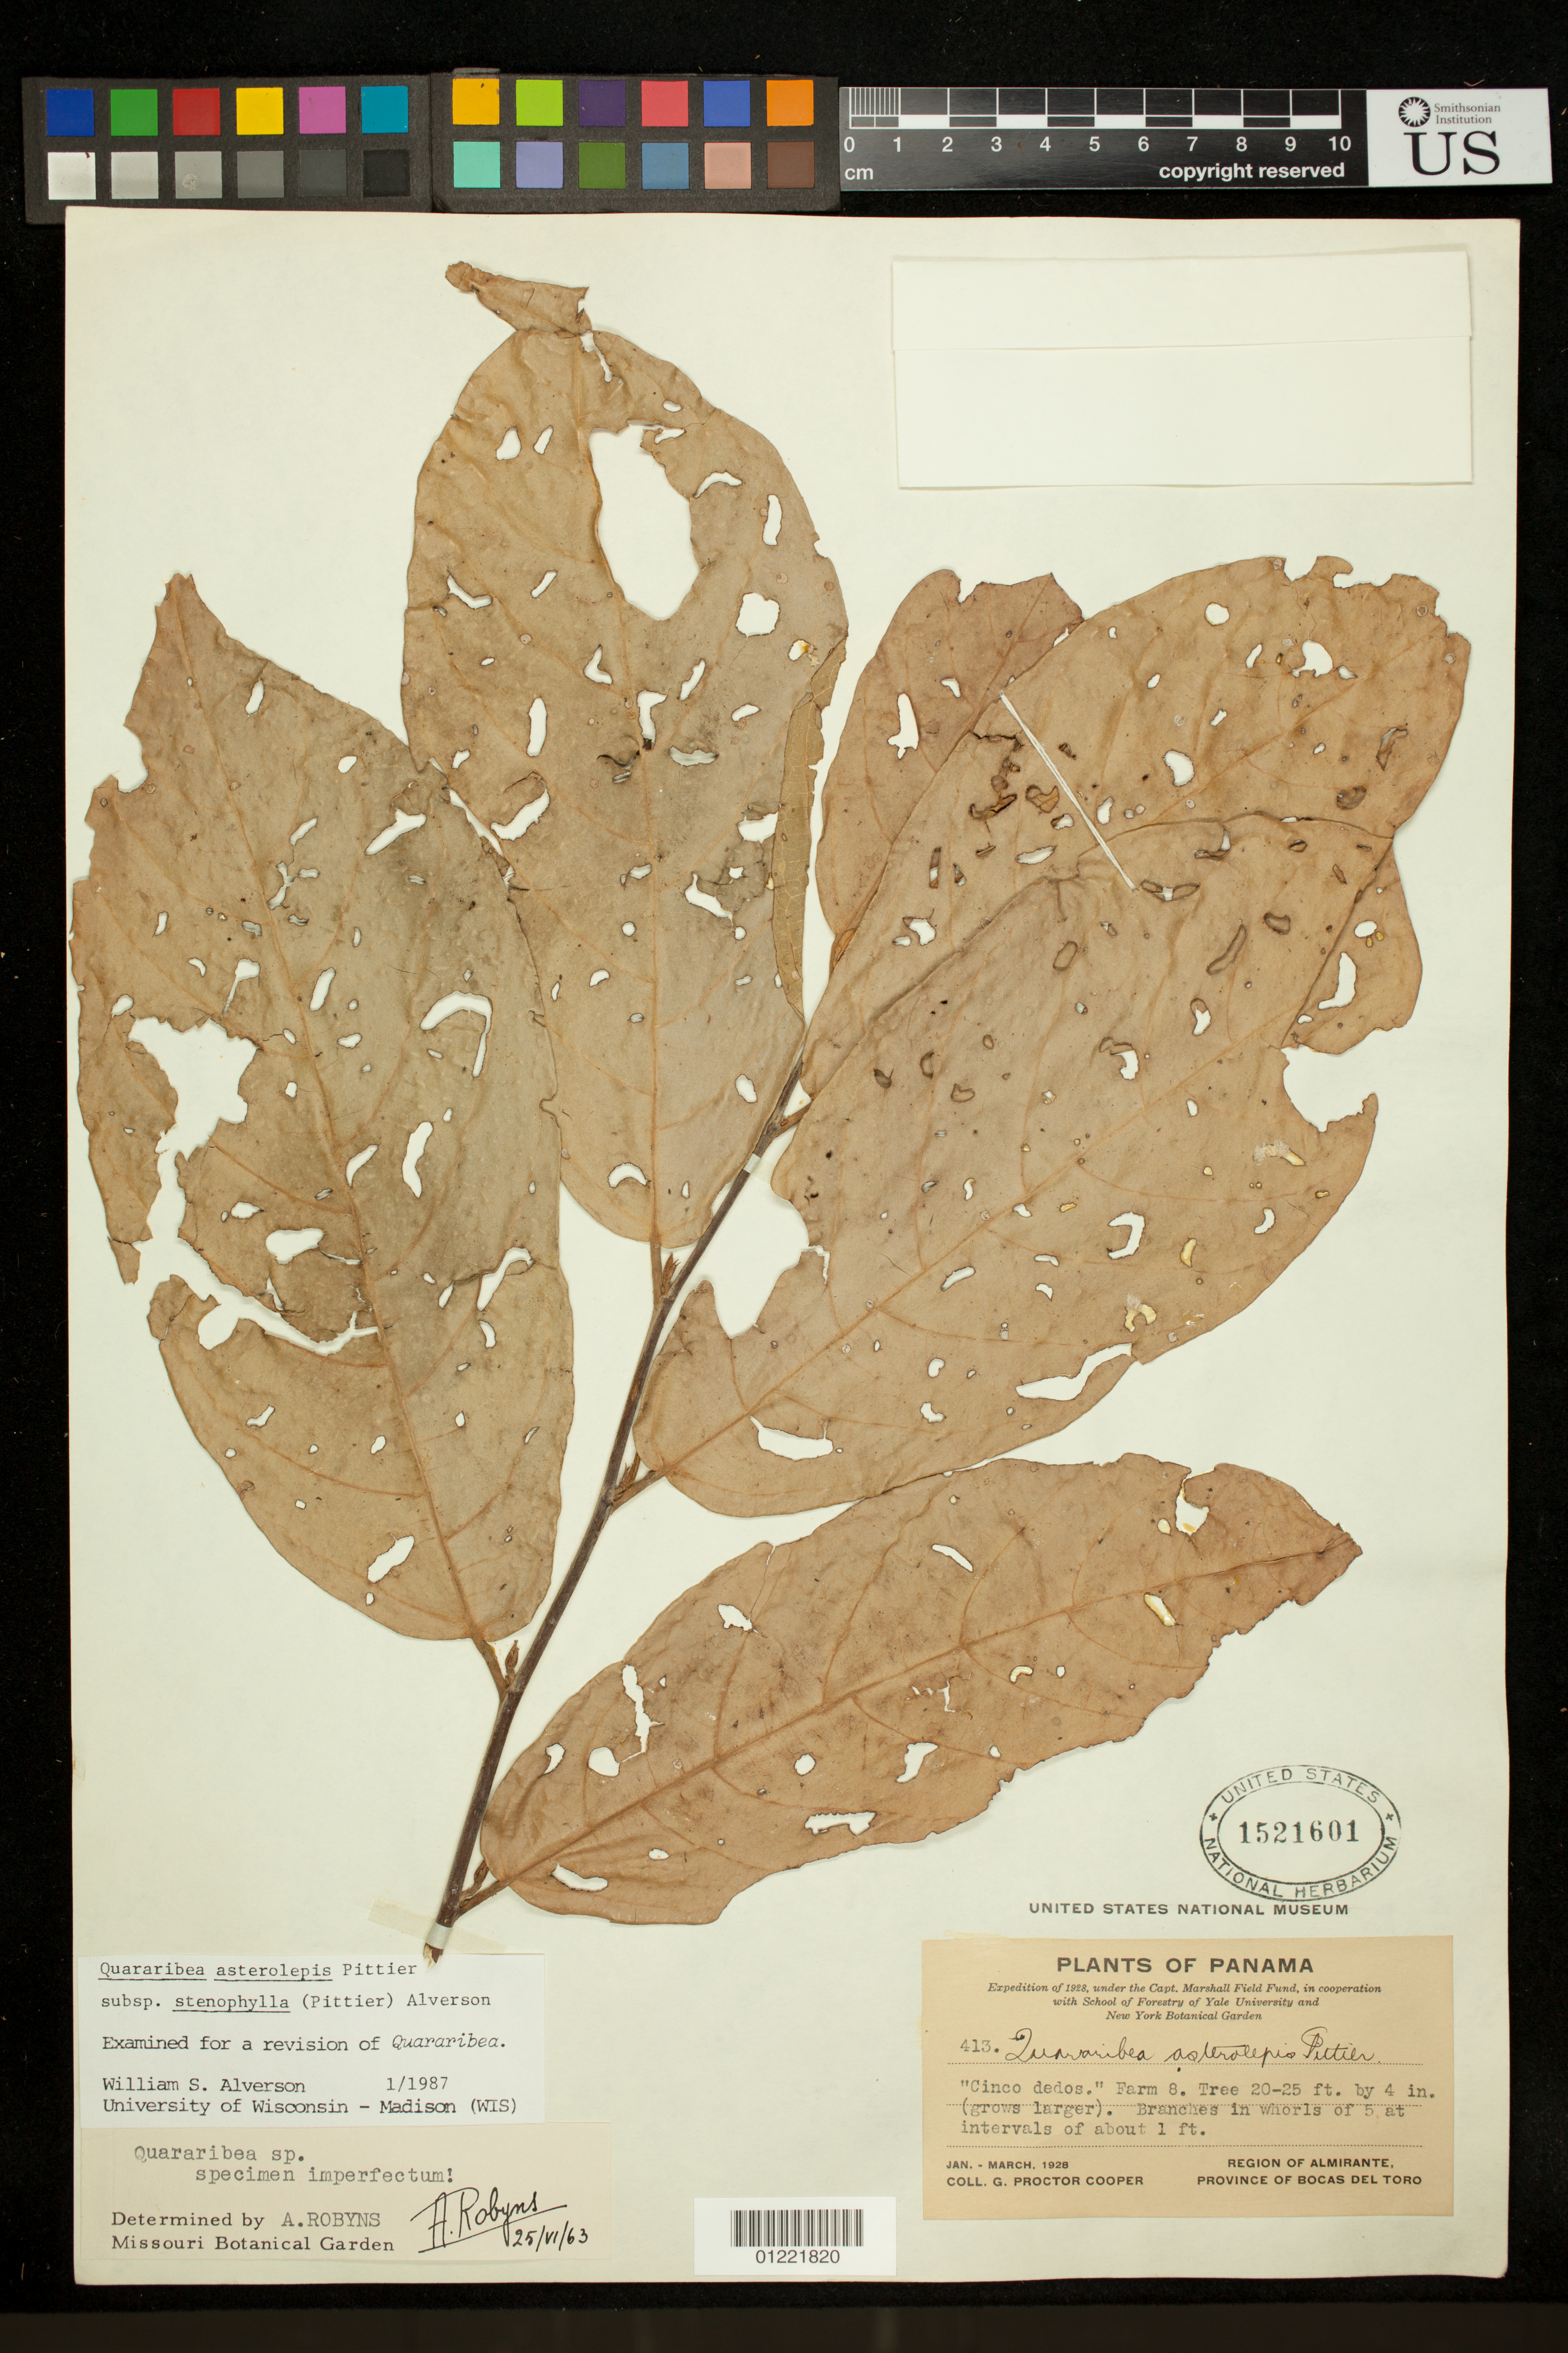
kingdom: Plantae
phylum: Tracheophyta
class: Magnoliopsida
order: Malvales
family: Malvaceae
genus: Quararibea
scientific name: Quararibea asterolepis subsp. stenophylla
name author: W.S. Alverson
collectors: G. Cooper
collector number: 413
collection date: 1928-01/1928-03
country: Panama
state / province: Bocas del Toro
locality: Region of Almirante. Farm 8.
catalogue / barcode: US 1521601